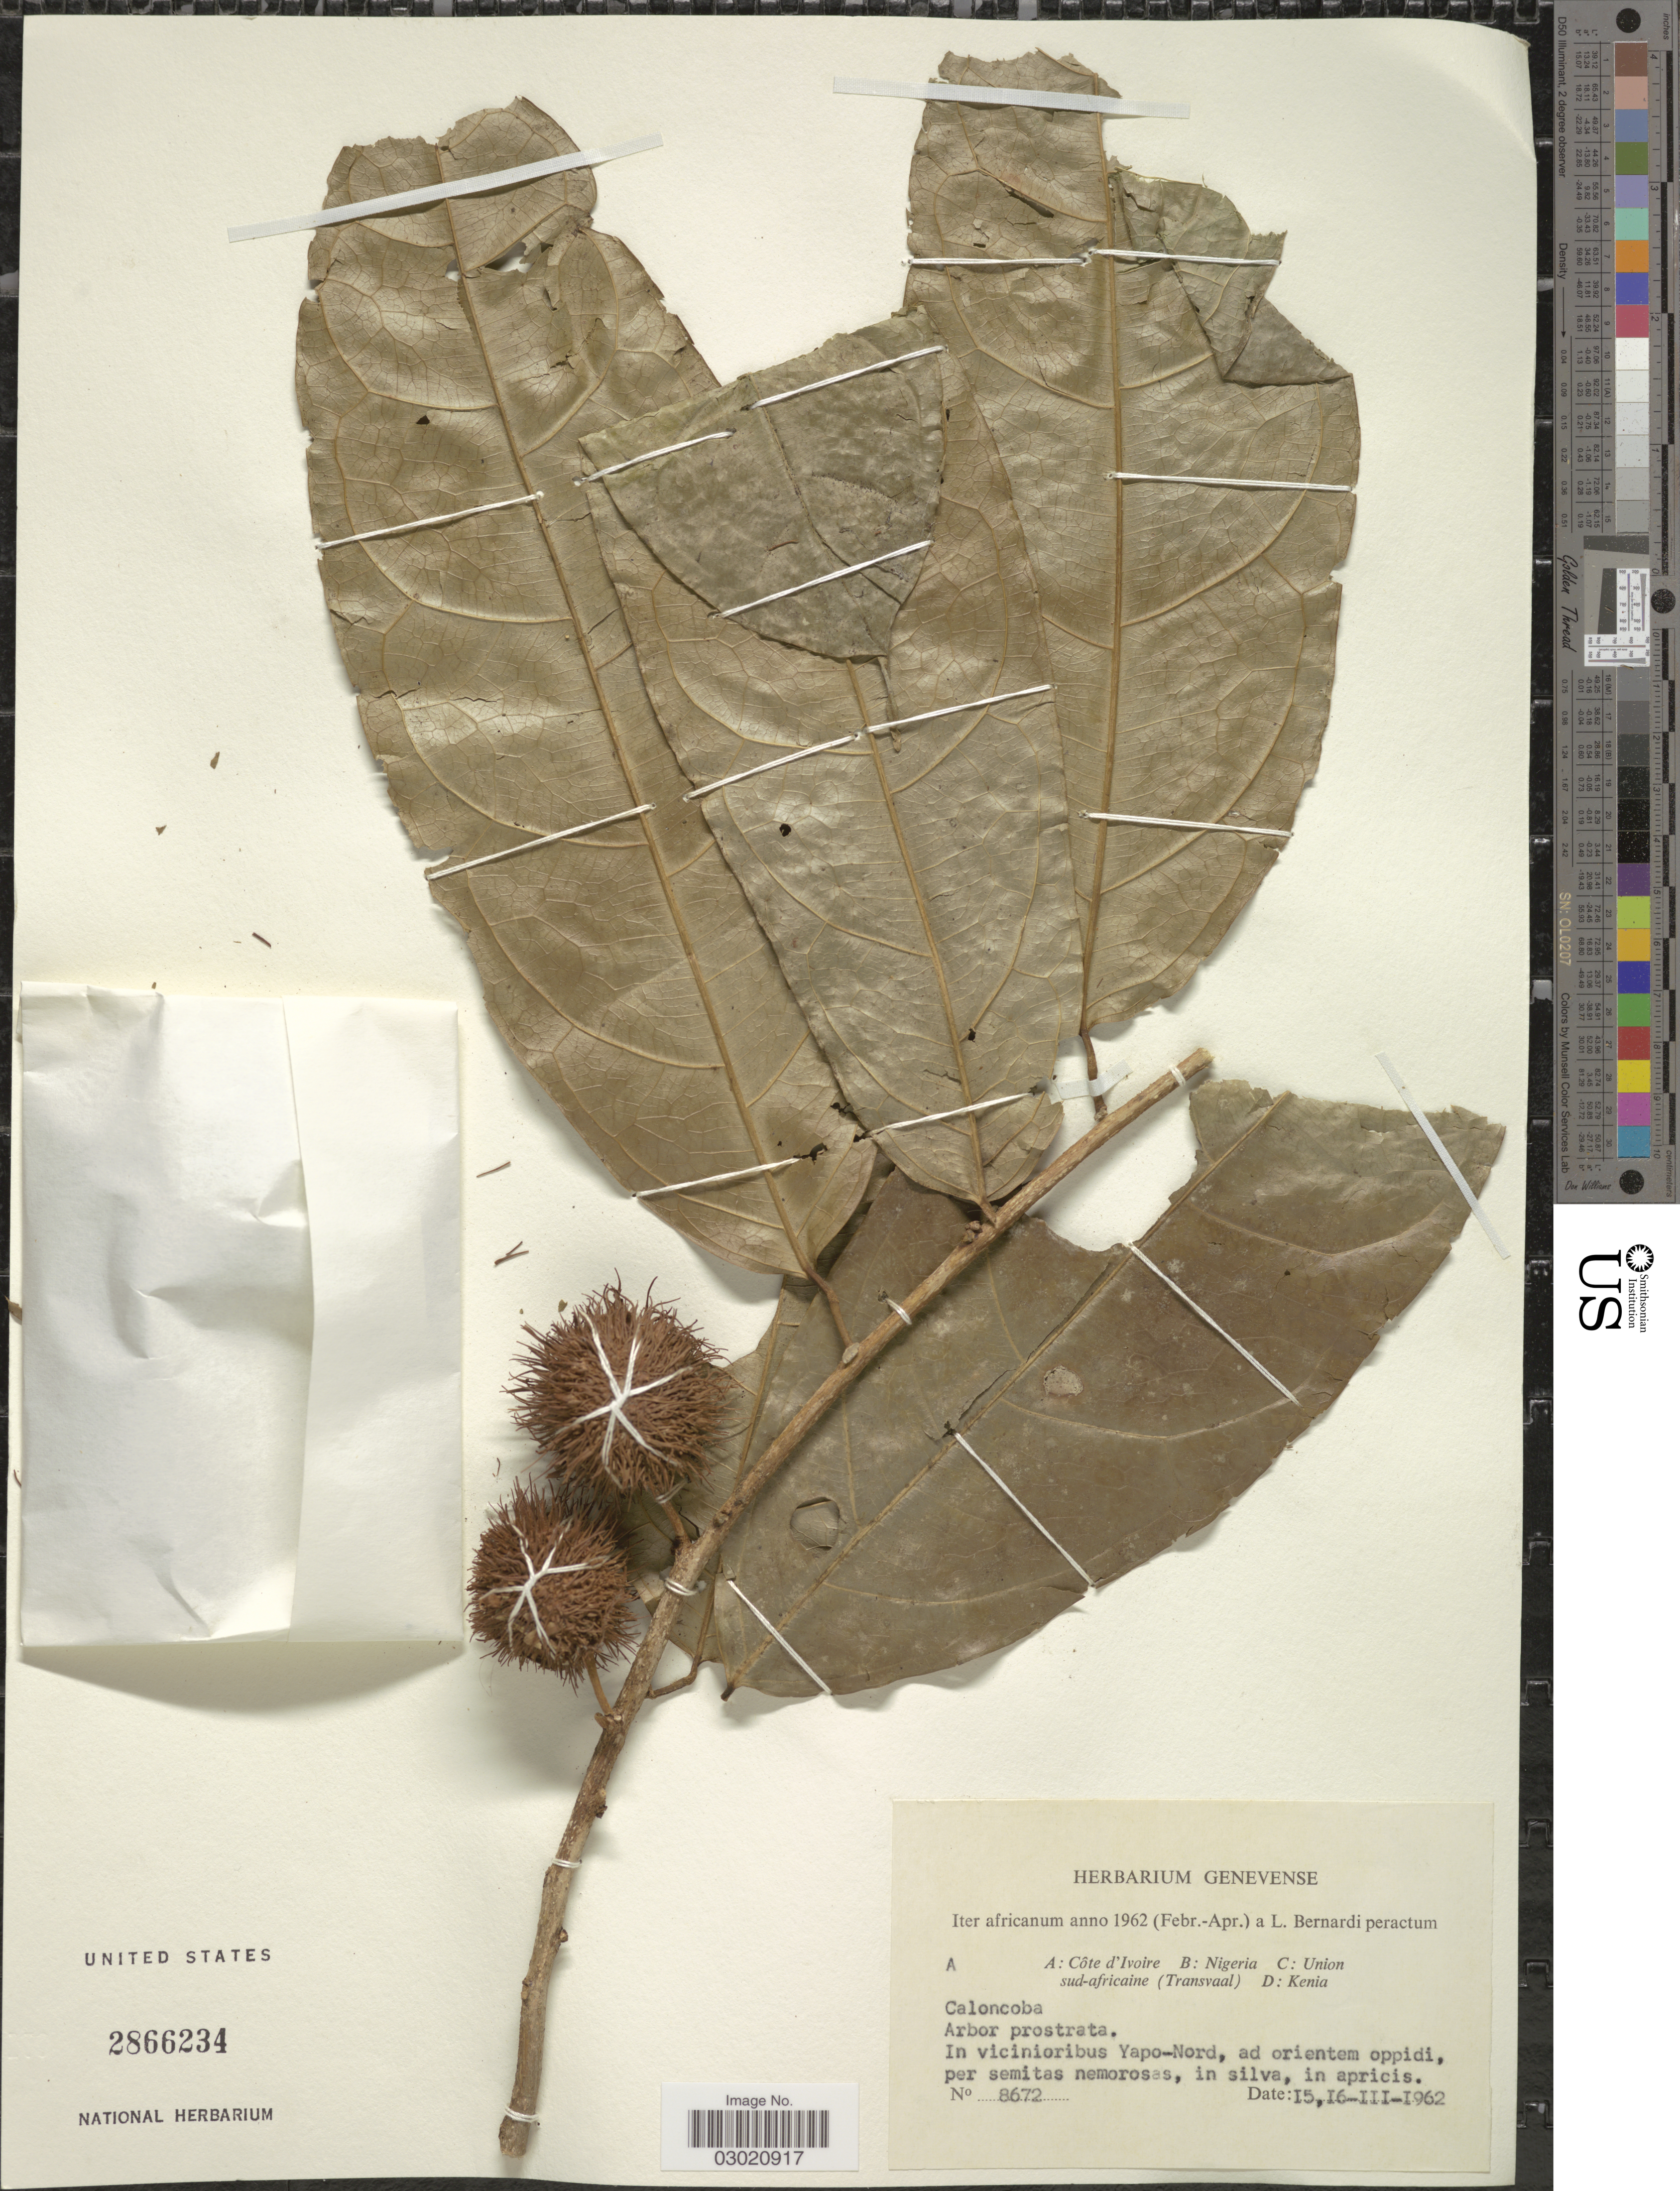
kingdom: Plantae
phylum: Tracheophyta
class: Magnoliopsida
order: Malpighiales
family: Achariaceae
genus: Caloncoba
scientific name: Caloncoba sp.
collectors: L. Bernardi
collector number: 8672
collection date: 1962-03-15/1962-03-16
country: Ivory Coast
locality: Côte d'Ivoire. In vicinioribus Yapo-Nord, ad orientem oppidi, per semitas nemorosas, in silva, in apricis.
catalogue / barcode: US 2866234